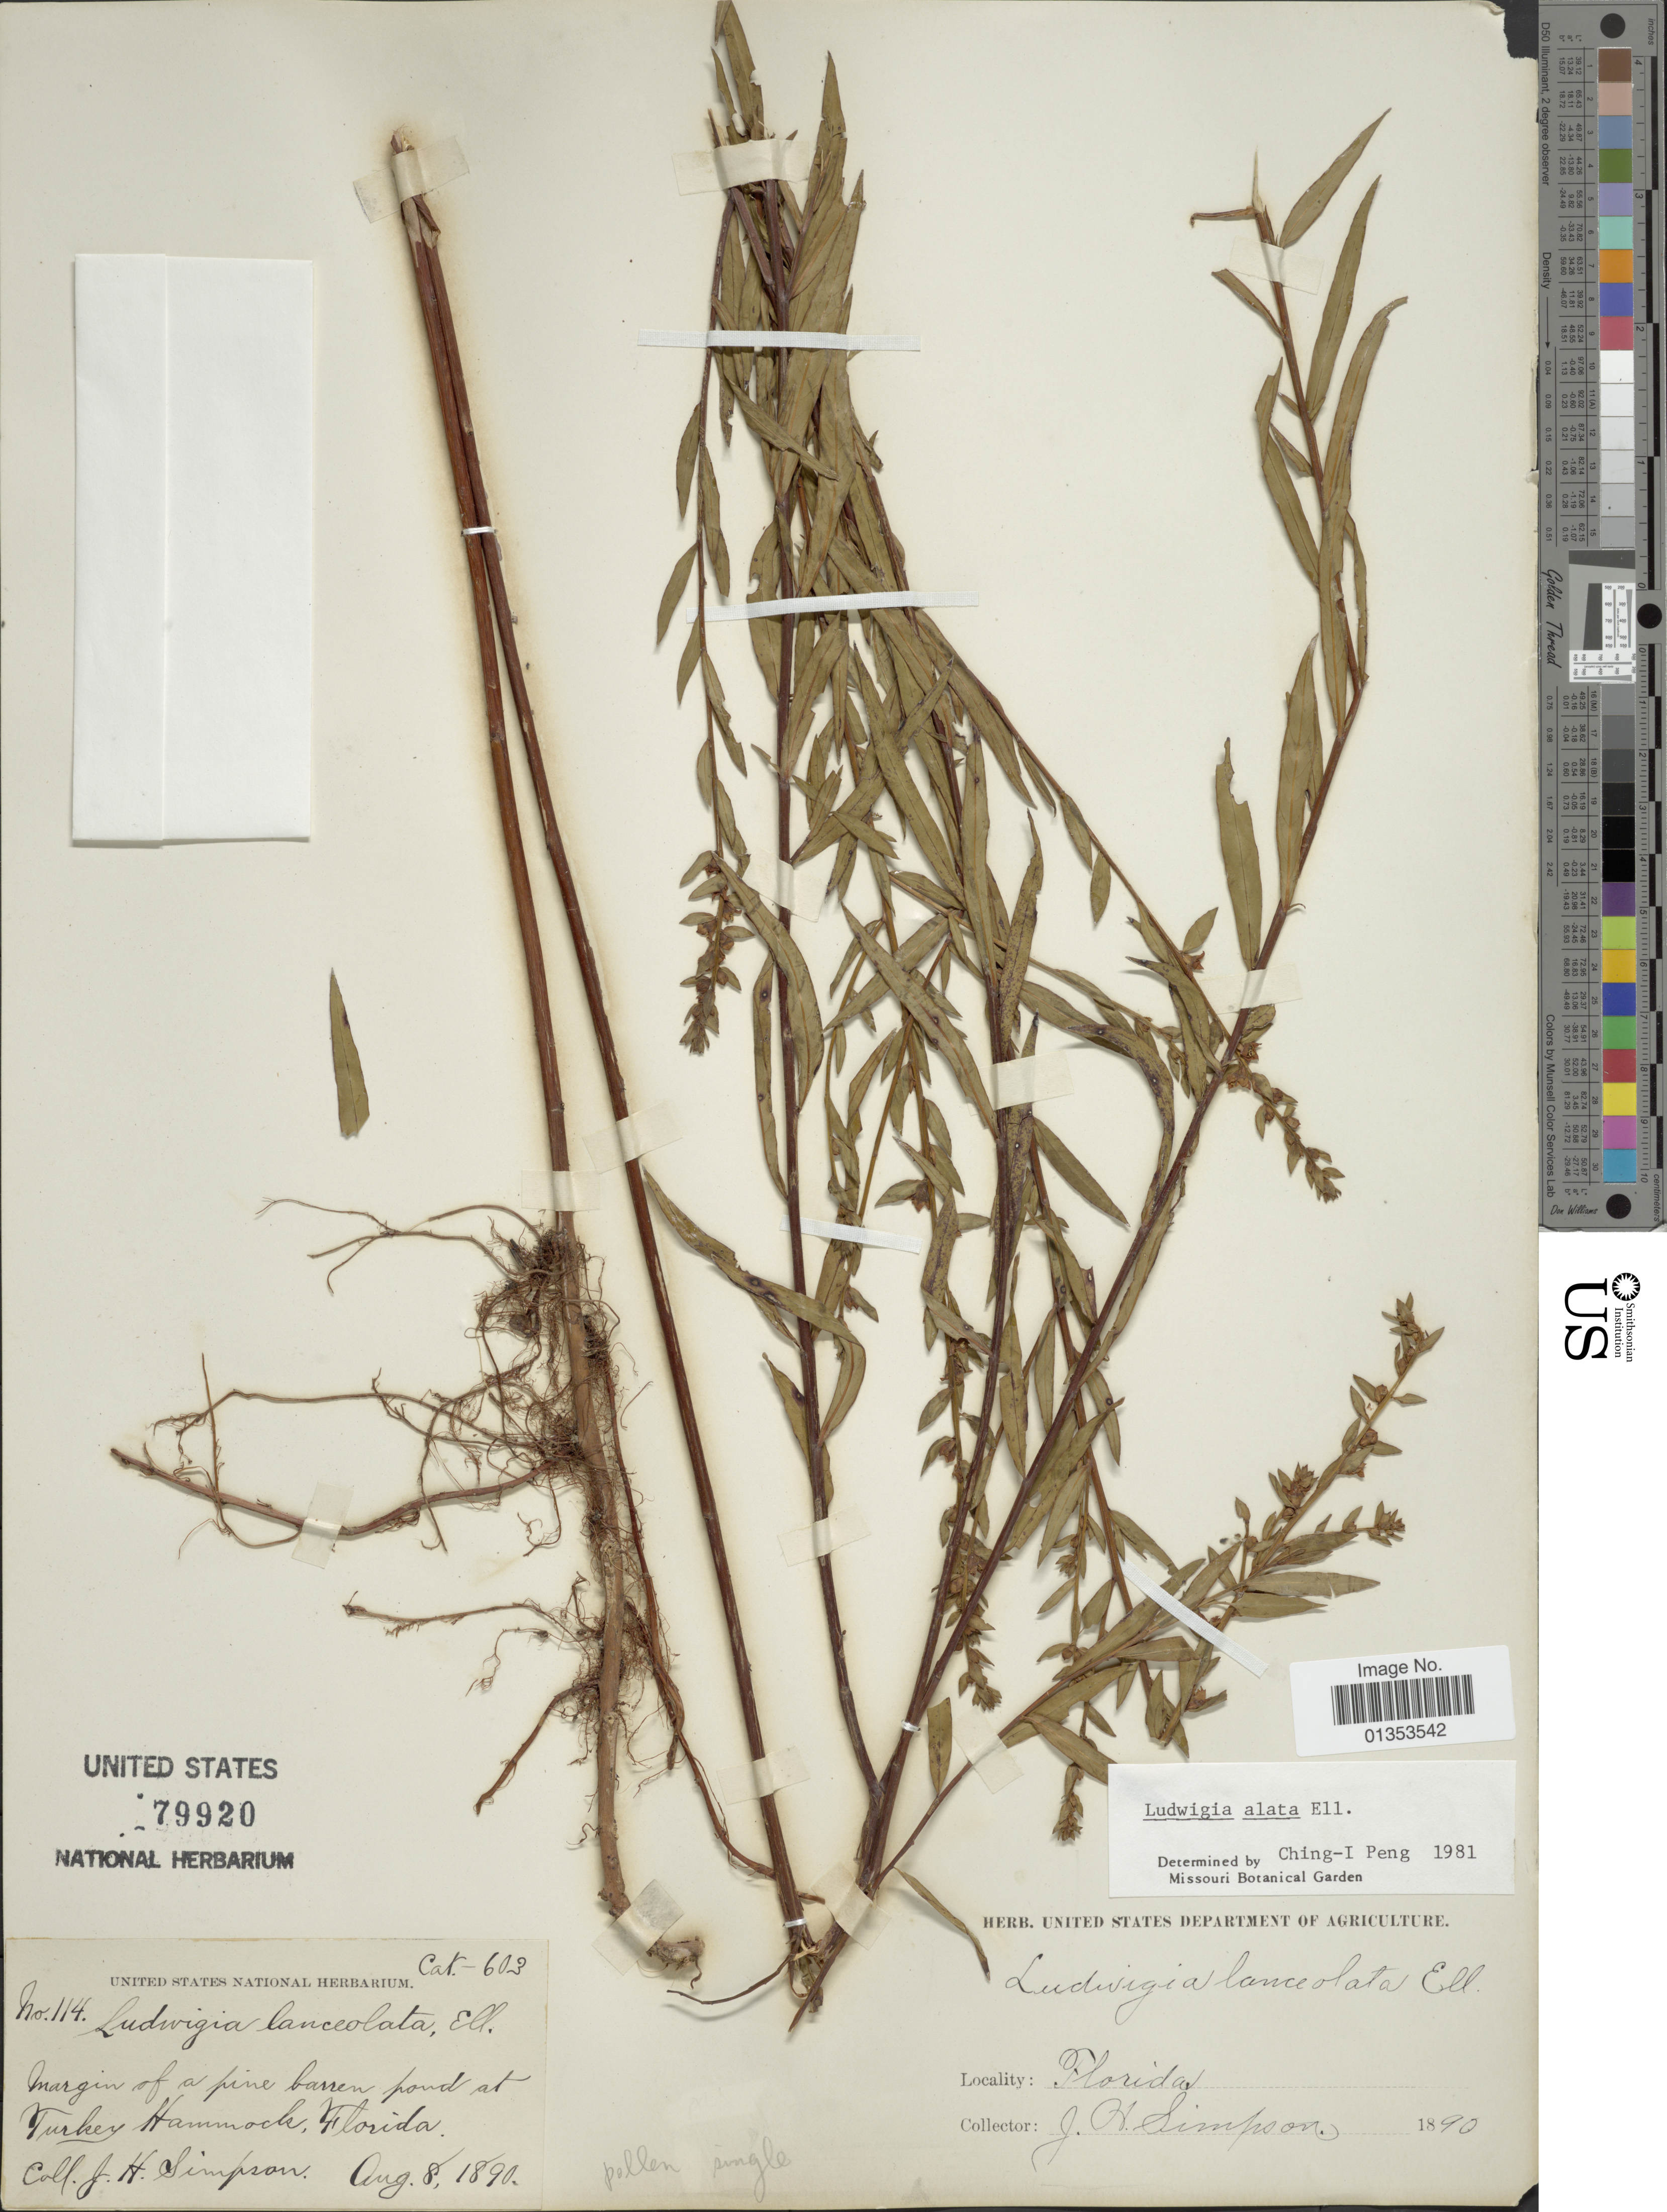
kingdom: Plantae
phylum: Tracheophyta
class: Magnoliopsida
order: Myrtales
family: Onagraceae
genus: Ludwigia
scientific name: Ludwigia alata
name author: Elliott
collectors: J. H. Simpson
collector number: Cat-603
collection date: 1890-08-08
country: United States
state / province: Florida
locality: Margin of a pine barren pond at Turkey Hammock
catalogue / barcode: US 79920